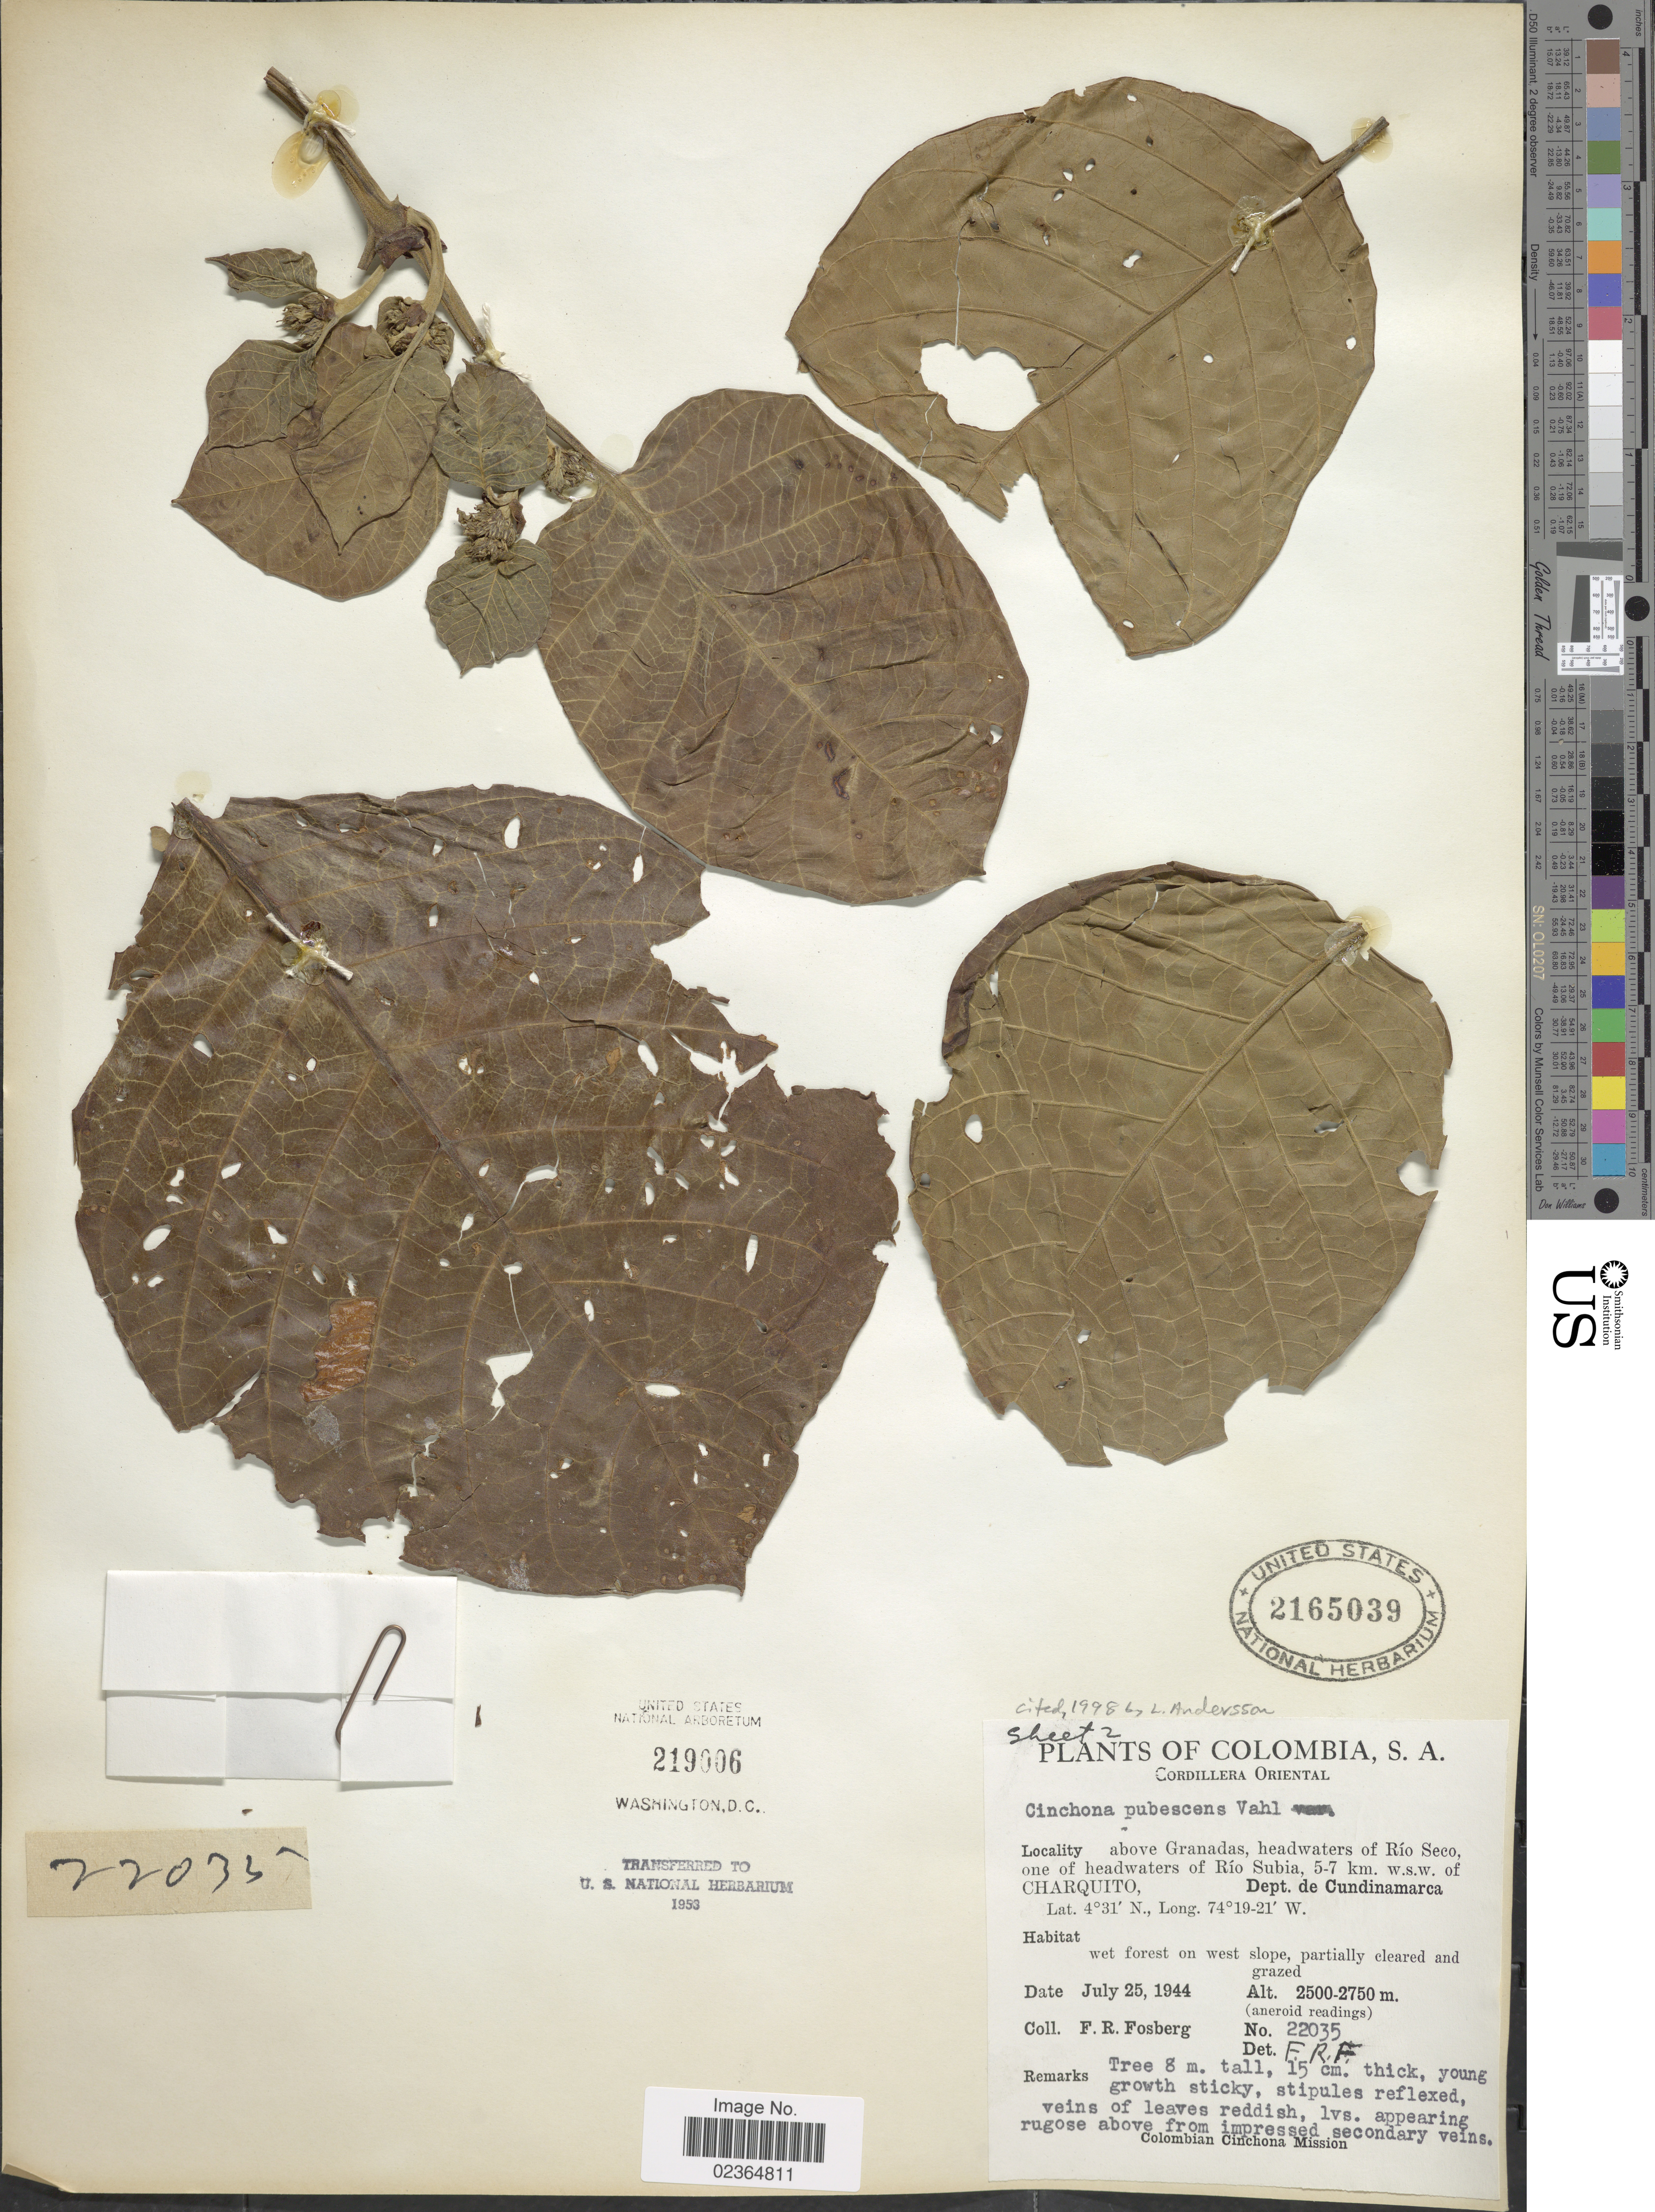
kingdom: Plantae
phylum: Tracheophyta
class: Magnoliopsida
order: Gentianales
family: Rubiaceae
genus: Cinchona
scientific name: Cinchona pubescens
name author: Vahl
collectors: F. R. Fosberg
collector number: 22035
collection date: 1944-07-25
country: Colombia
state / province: Cundinamarca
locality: Cordillera Oriental. above Granadas, headwaters of Río Seco, one of headwaters of Río Subia, 5-7 km. w.s.w. of Charquito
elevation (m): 2500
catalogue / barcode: US 2165039